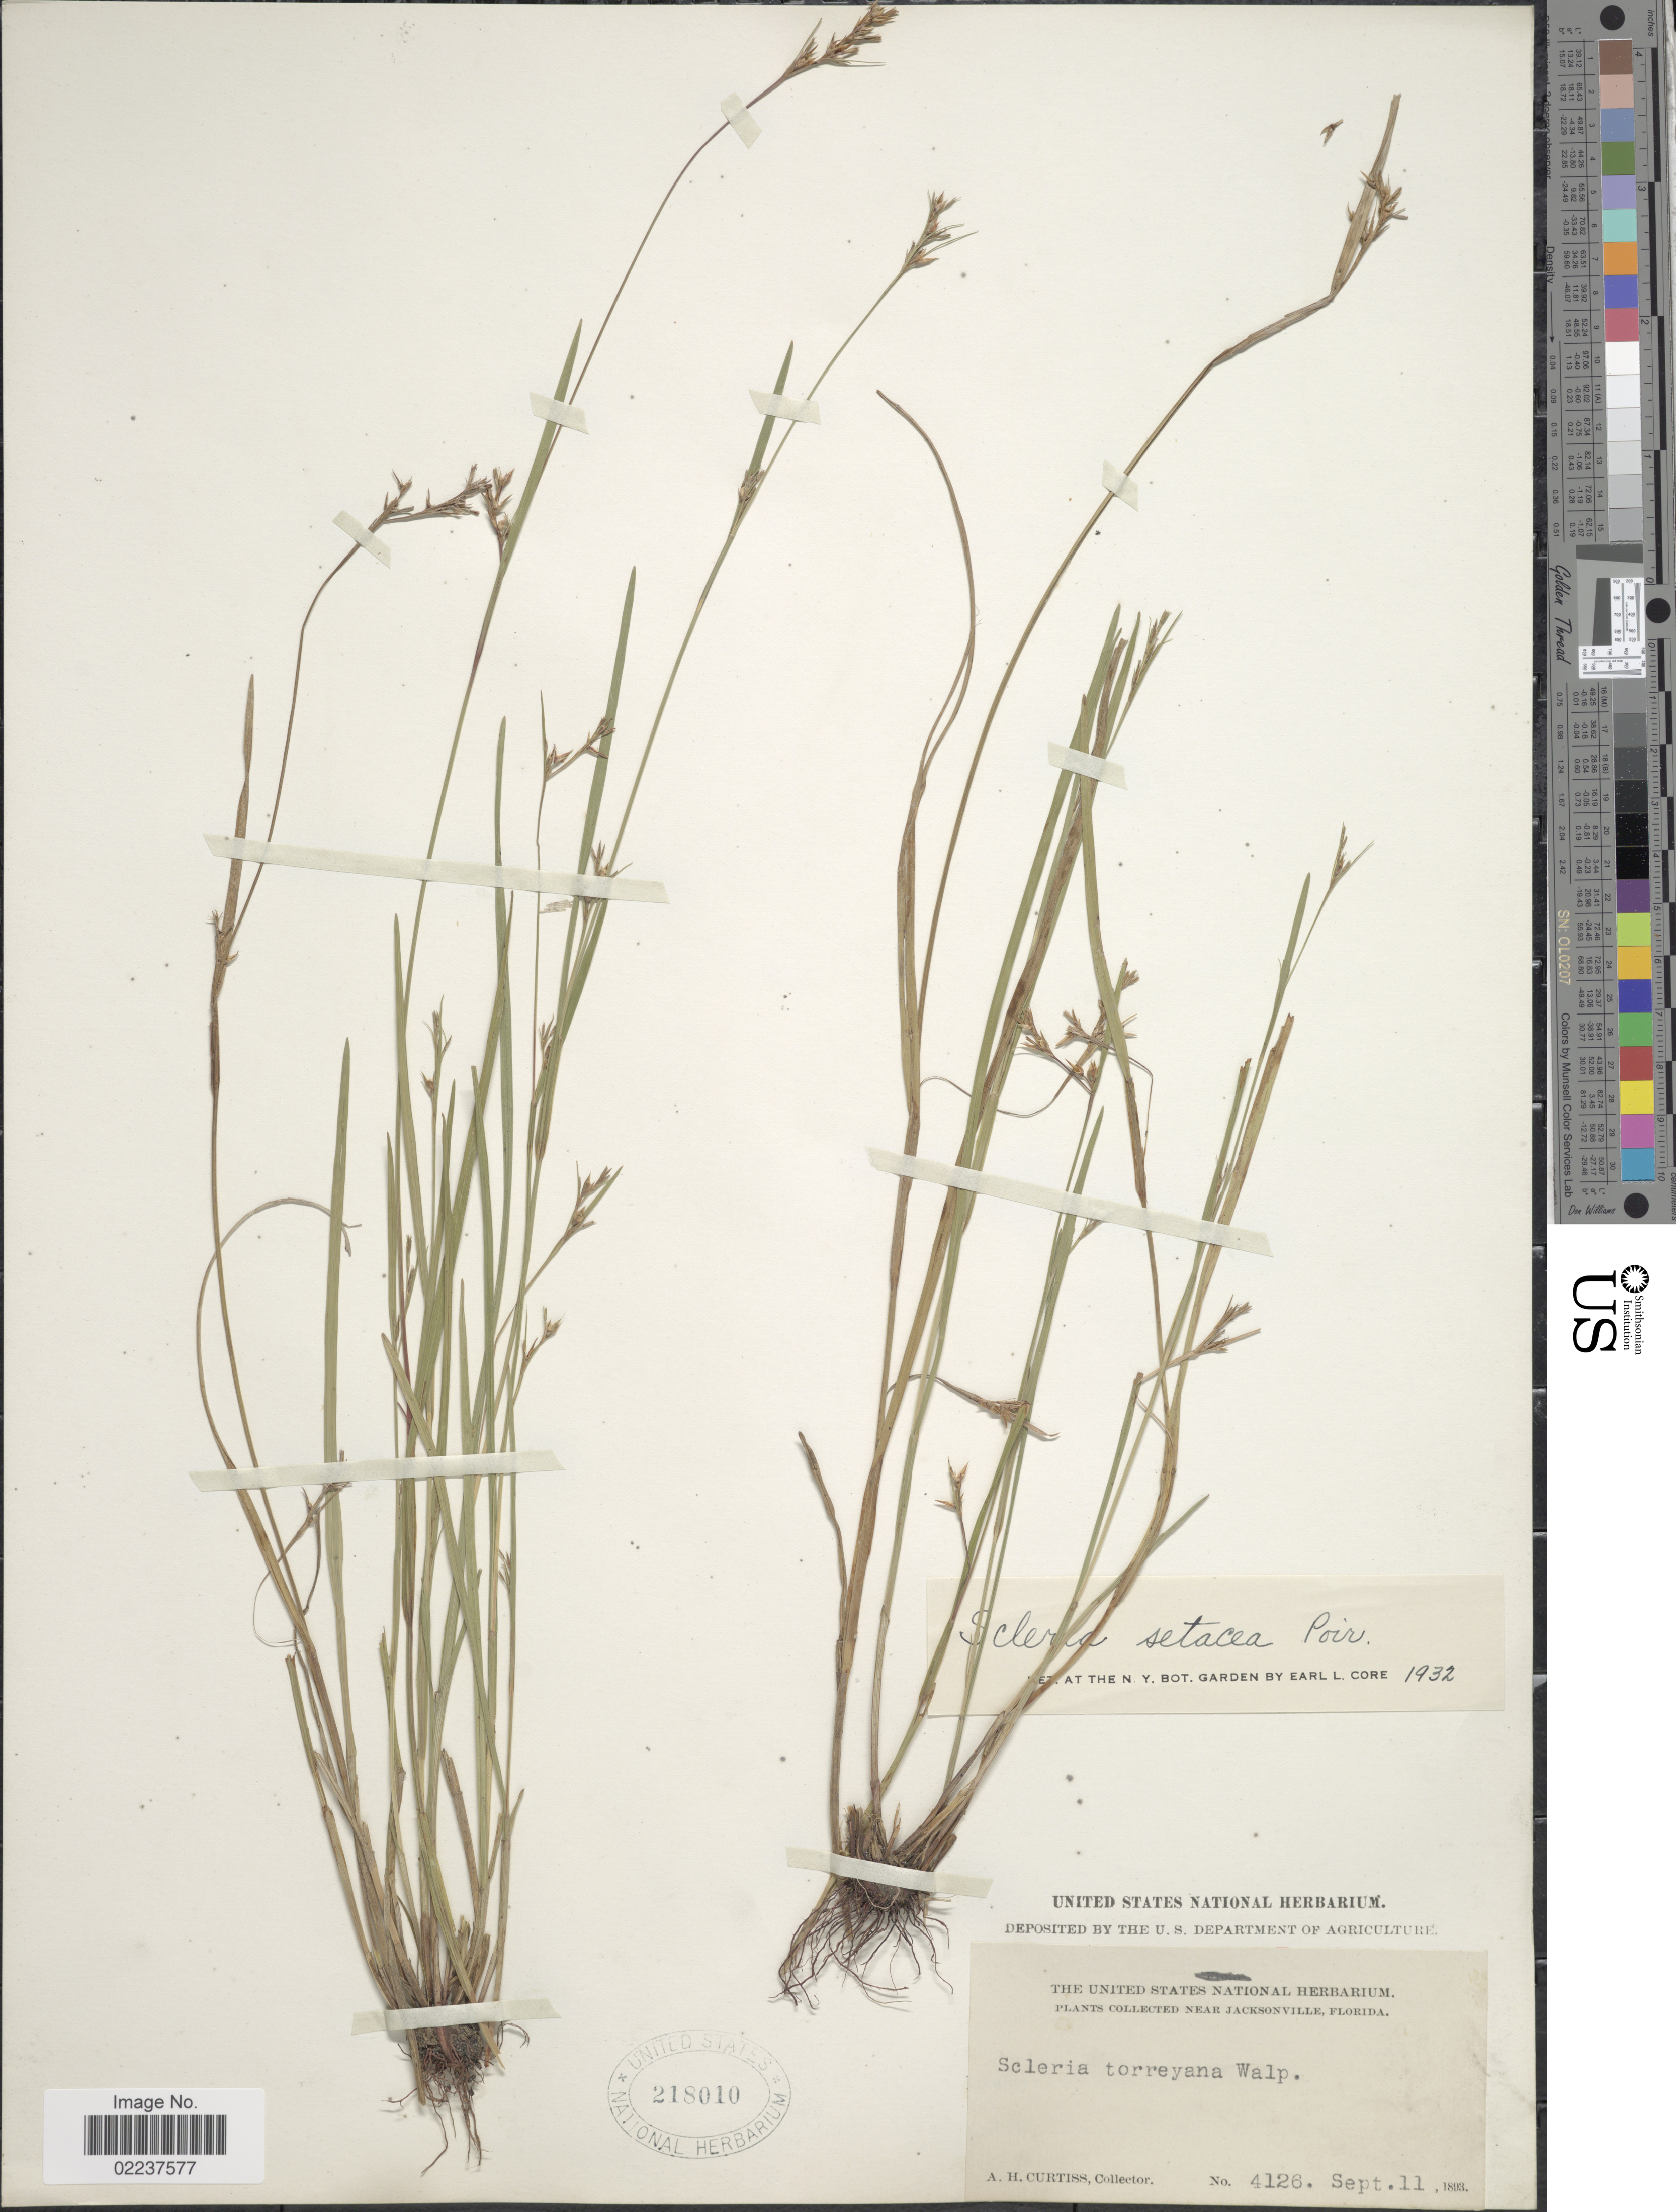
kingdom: Plantae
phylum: Tracheophyta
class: Liliopsida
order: Poales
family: Cyperaceae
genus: Scleria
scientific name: Scleria muehlenbergii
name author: Steud.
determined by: Strong, Mark T., (BOT), Smithsonian Institution - National Museum of Natural History (UNITED STATES)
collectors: A. H. Curtiss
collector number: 4126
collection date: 1893-09-11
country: United States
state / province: Florida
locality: Near Jacksonville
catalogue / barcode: US 218010